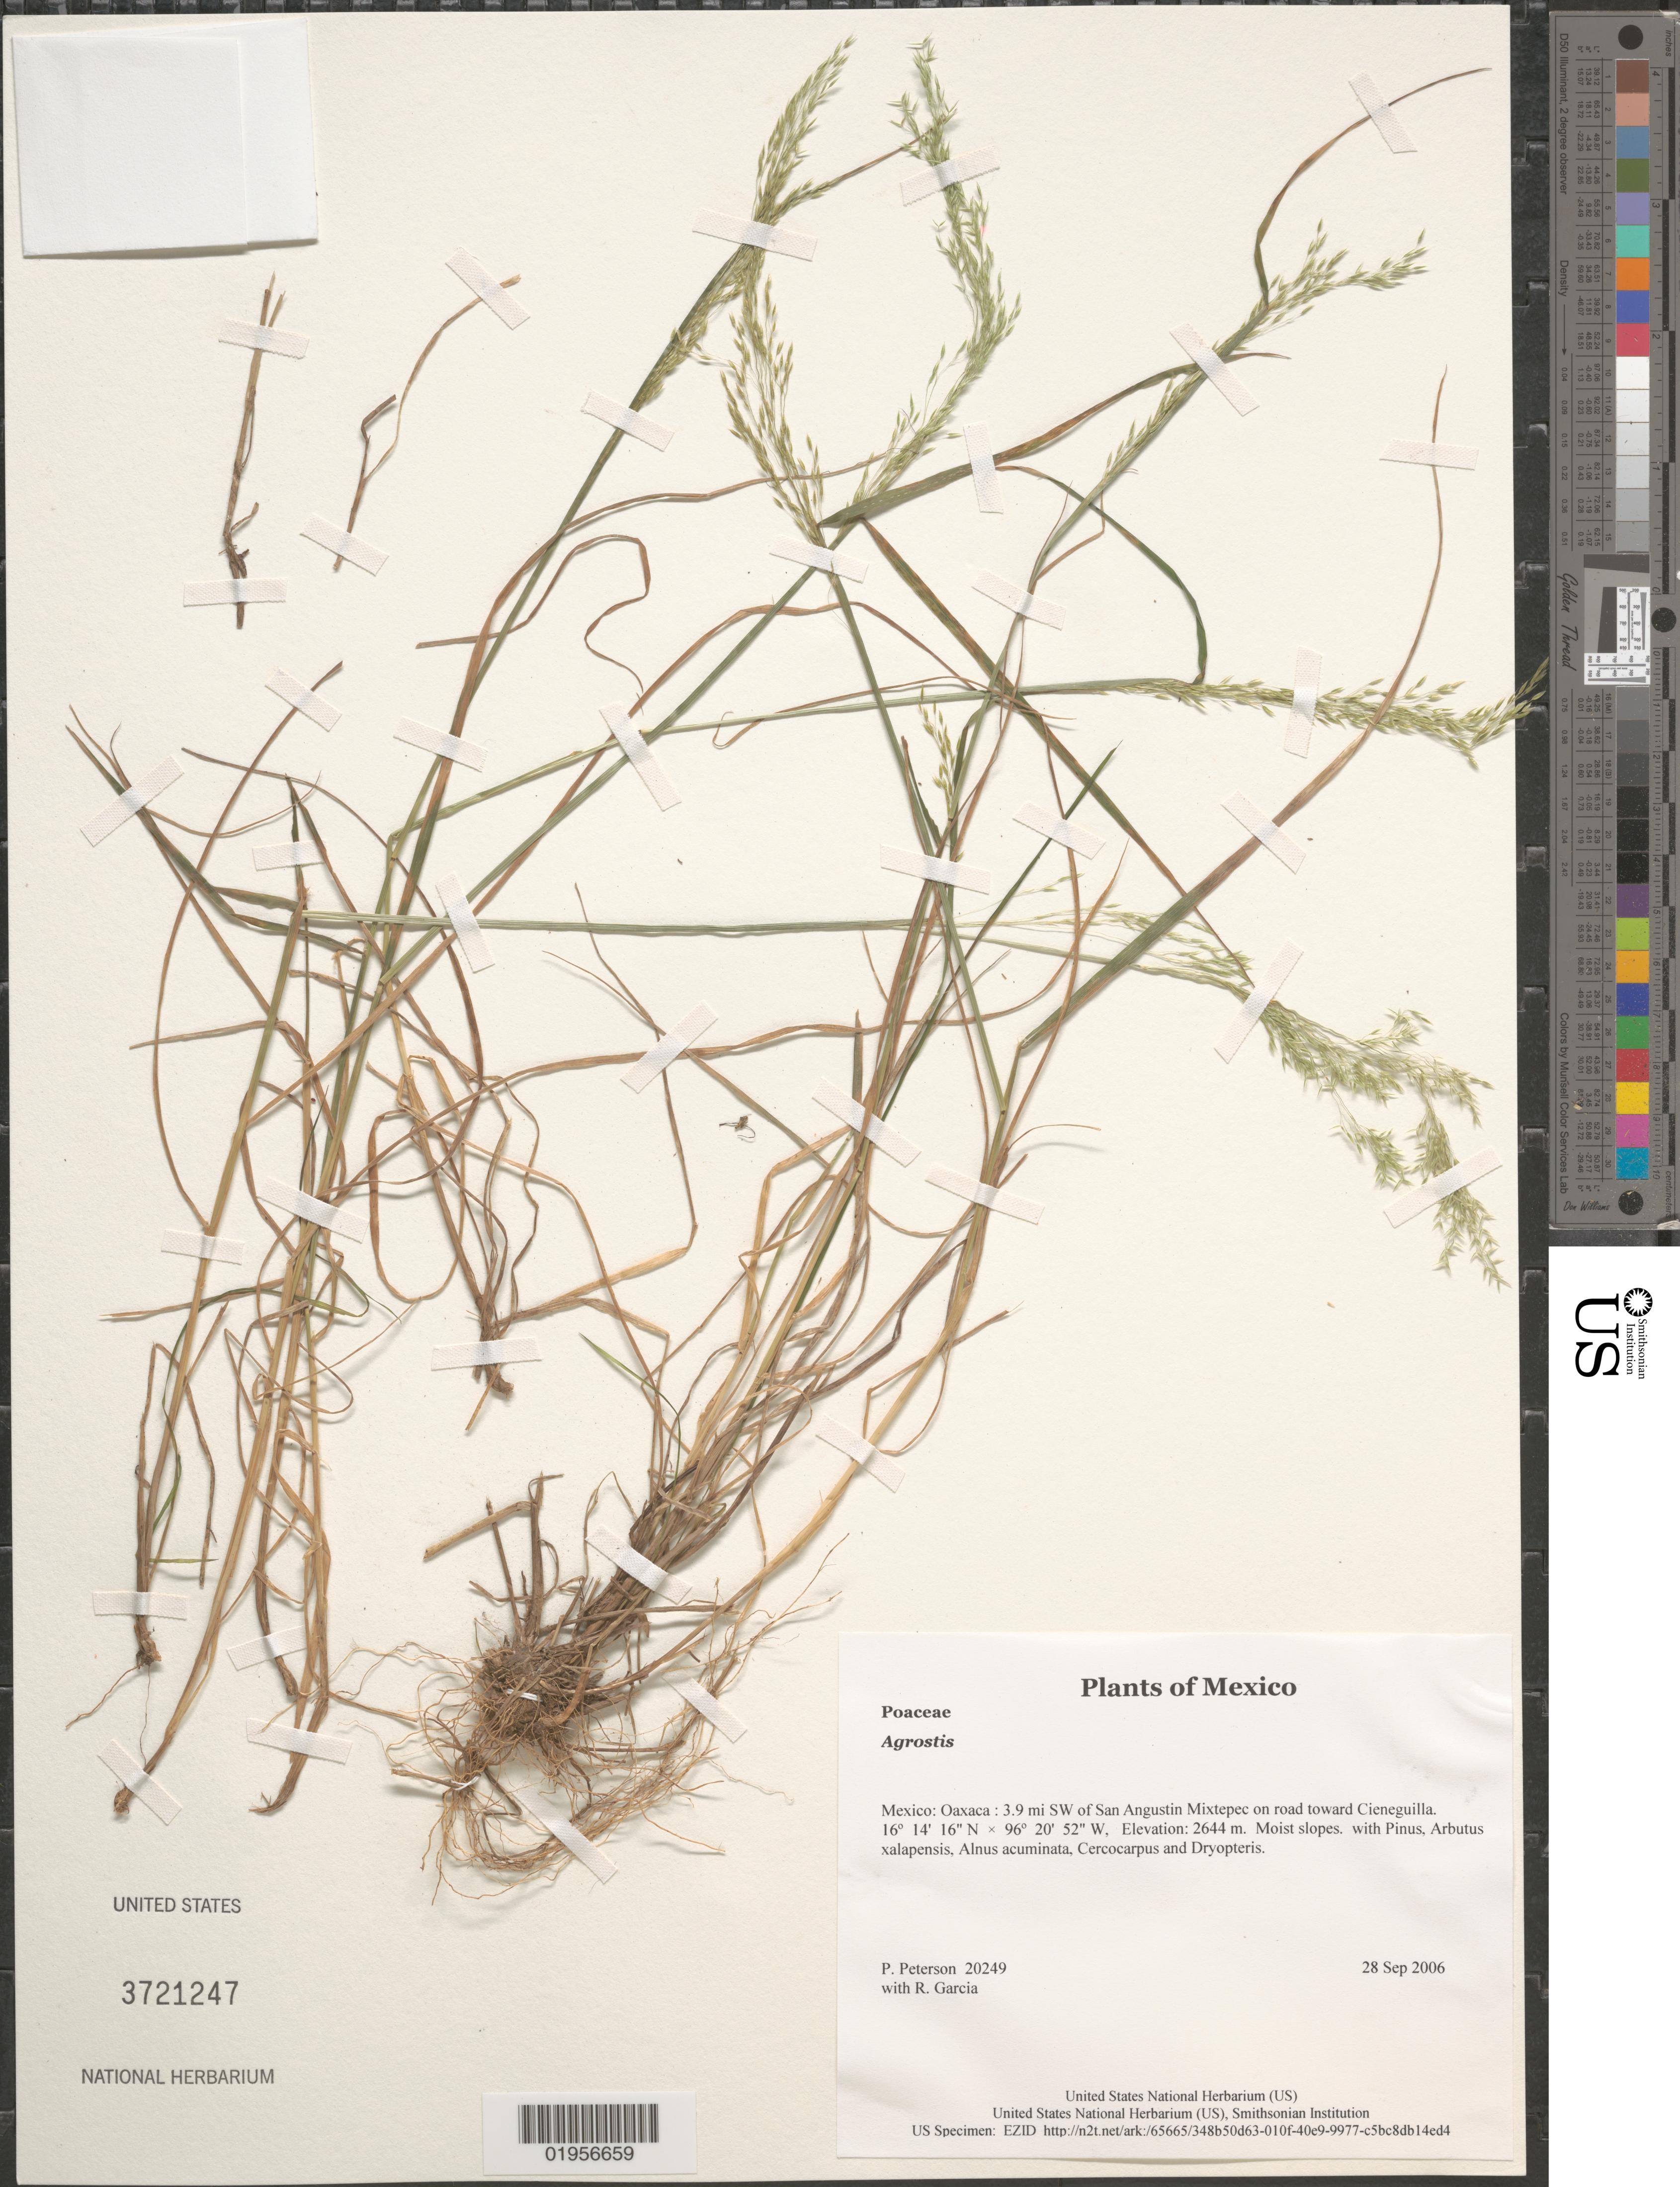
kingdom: Plantae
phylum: Tracheophyta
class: Liliopsida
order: Poales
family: Poaceae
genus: Agrostis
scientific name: Agrostis sp.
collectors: P. M. Peterson & R. Garcia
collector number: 20249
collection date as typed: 28 Sep 2006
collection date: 2006-09-28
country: Mexico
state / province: Oaxaca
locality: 3.9 mi SW of San Angustin Mixtepec on road toward Cieneguilla.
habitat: Moist slopes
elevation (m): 2644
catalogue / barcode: US 3721247